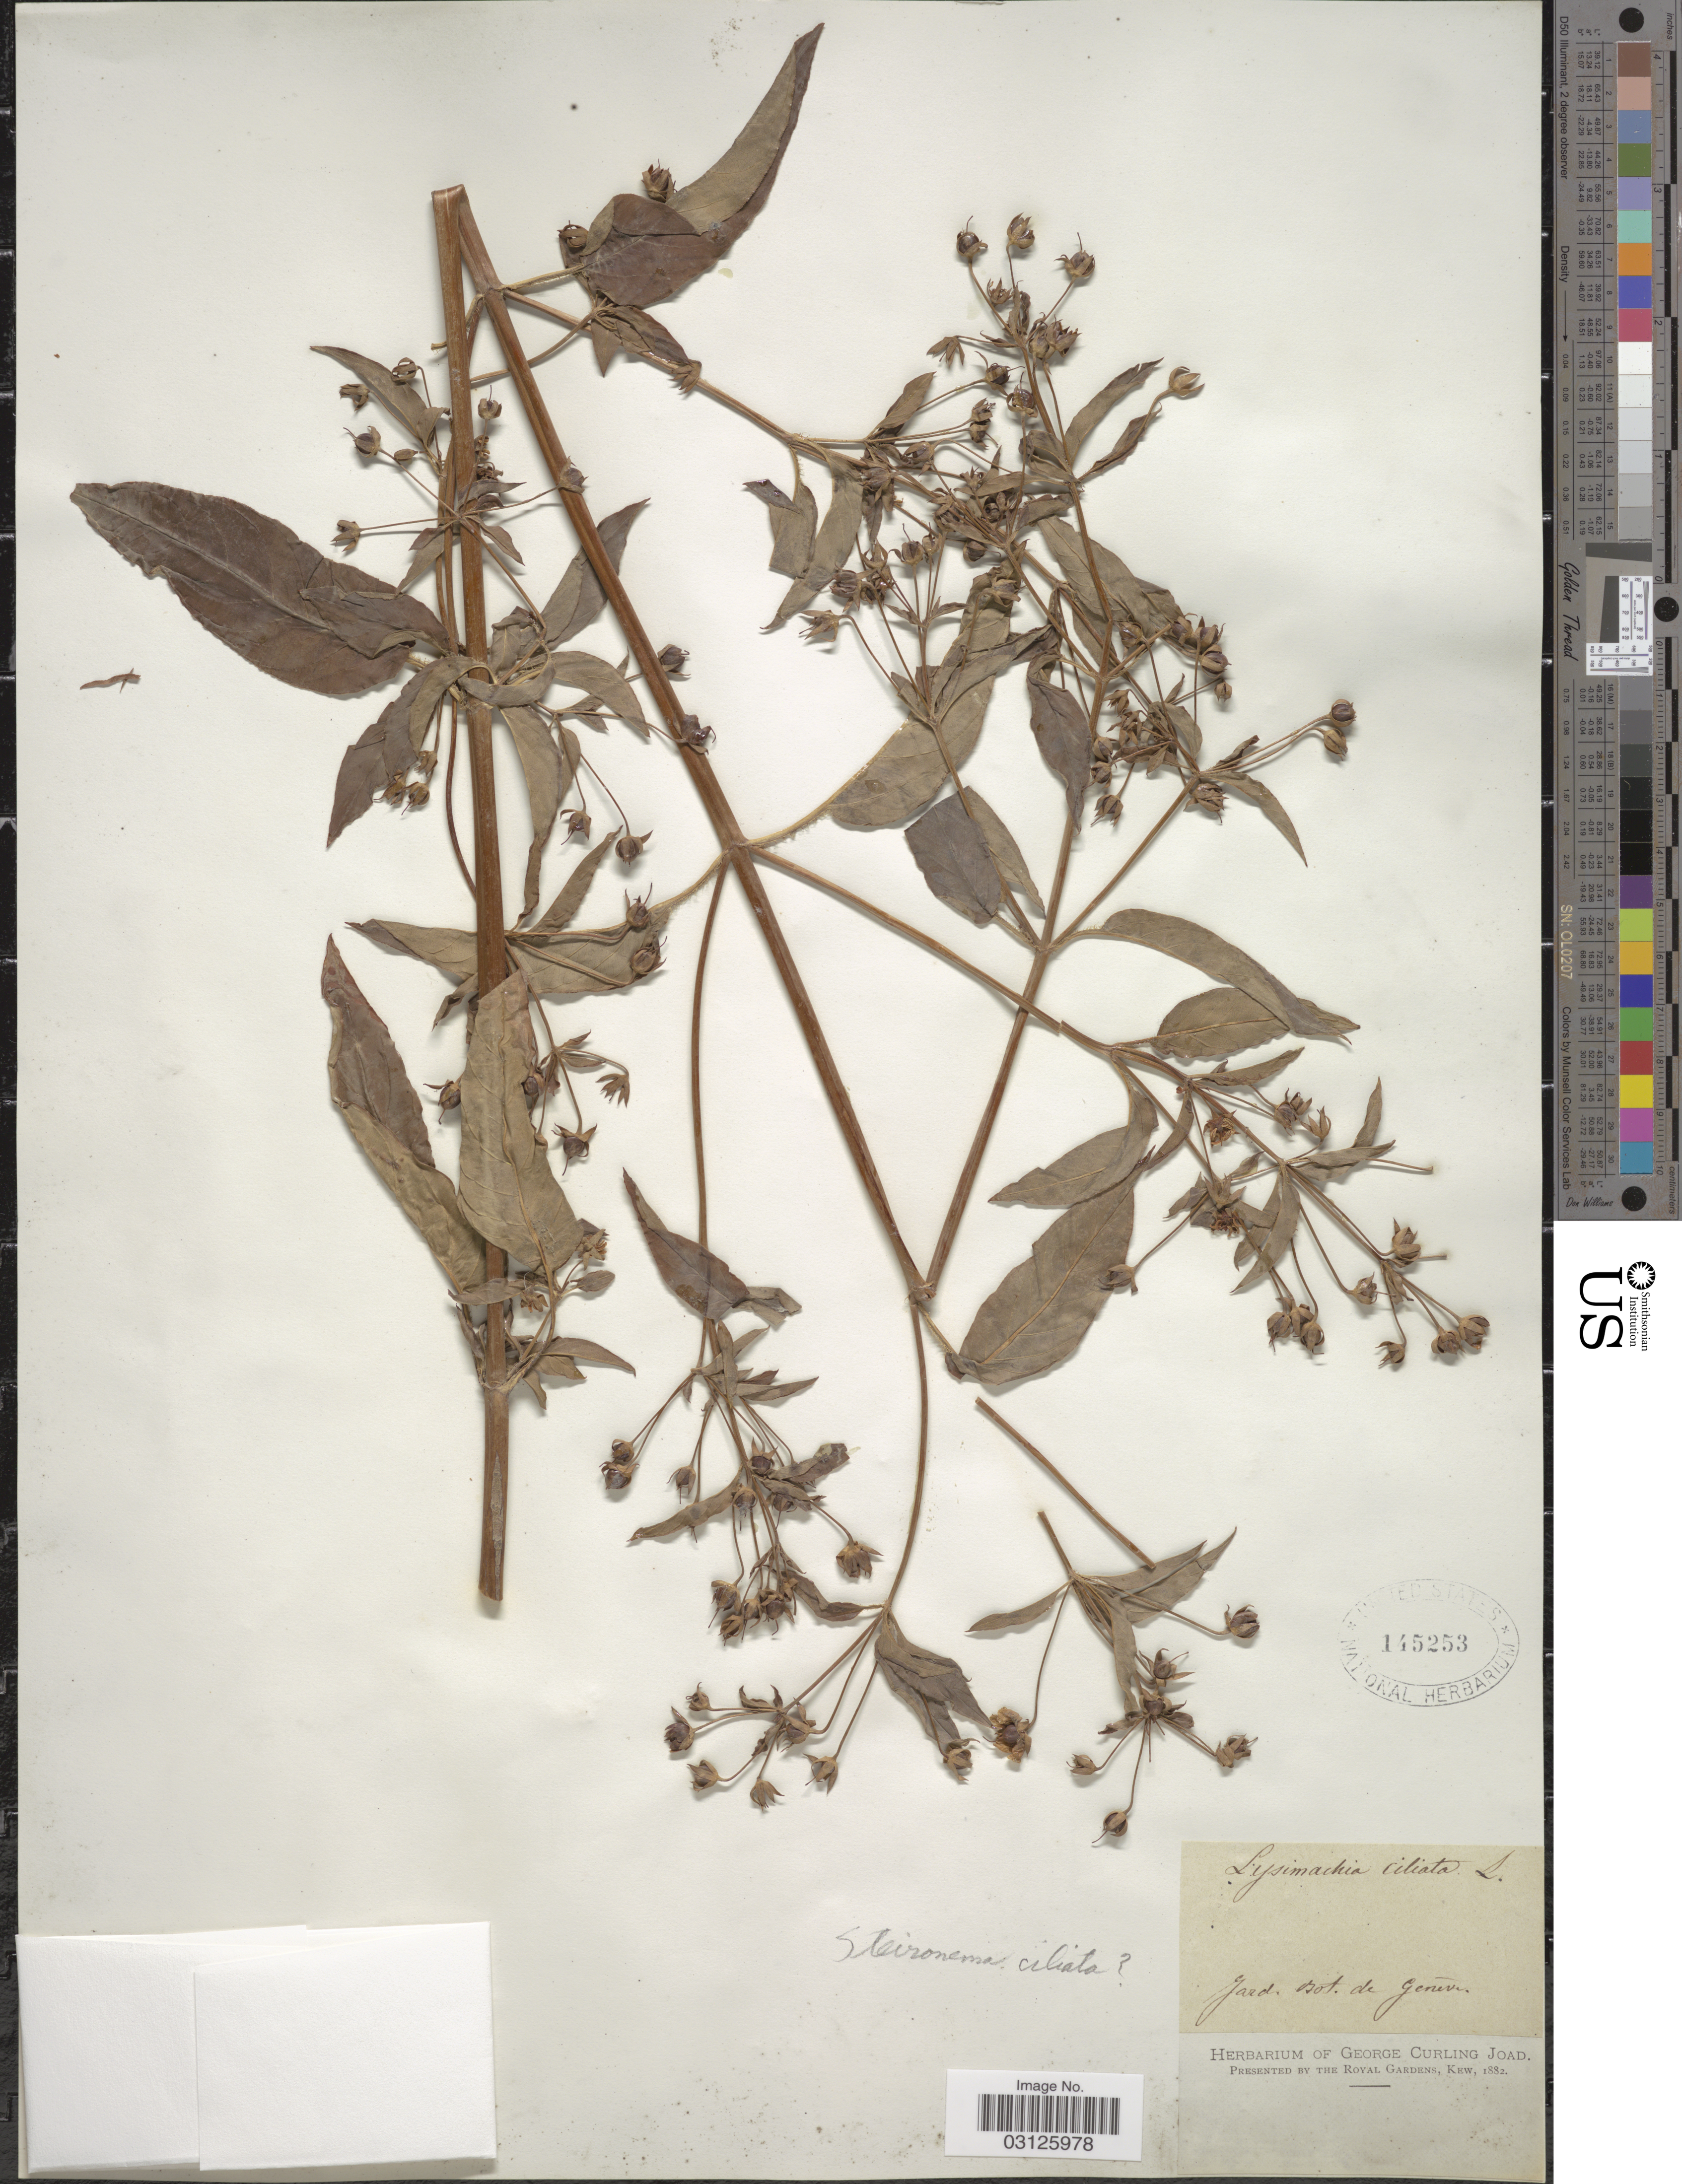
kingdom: Plantae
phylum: Tracheophyta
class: Magnoliopsida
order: Ericales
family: Primulaceae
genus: Lysimachia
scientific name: Lysimachia ciliata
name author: L.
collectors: ex herb. George Curling Joad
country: Switzerland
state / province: Genève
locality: Gard. Bot. de Genève.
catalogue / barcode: US 145253